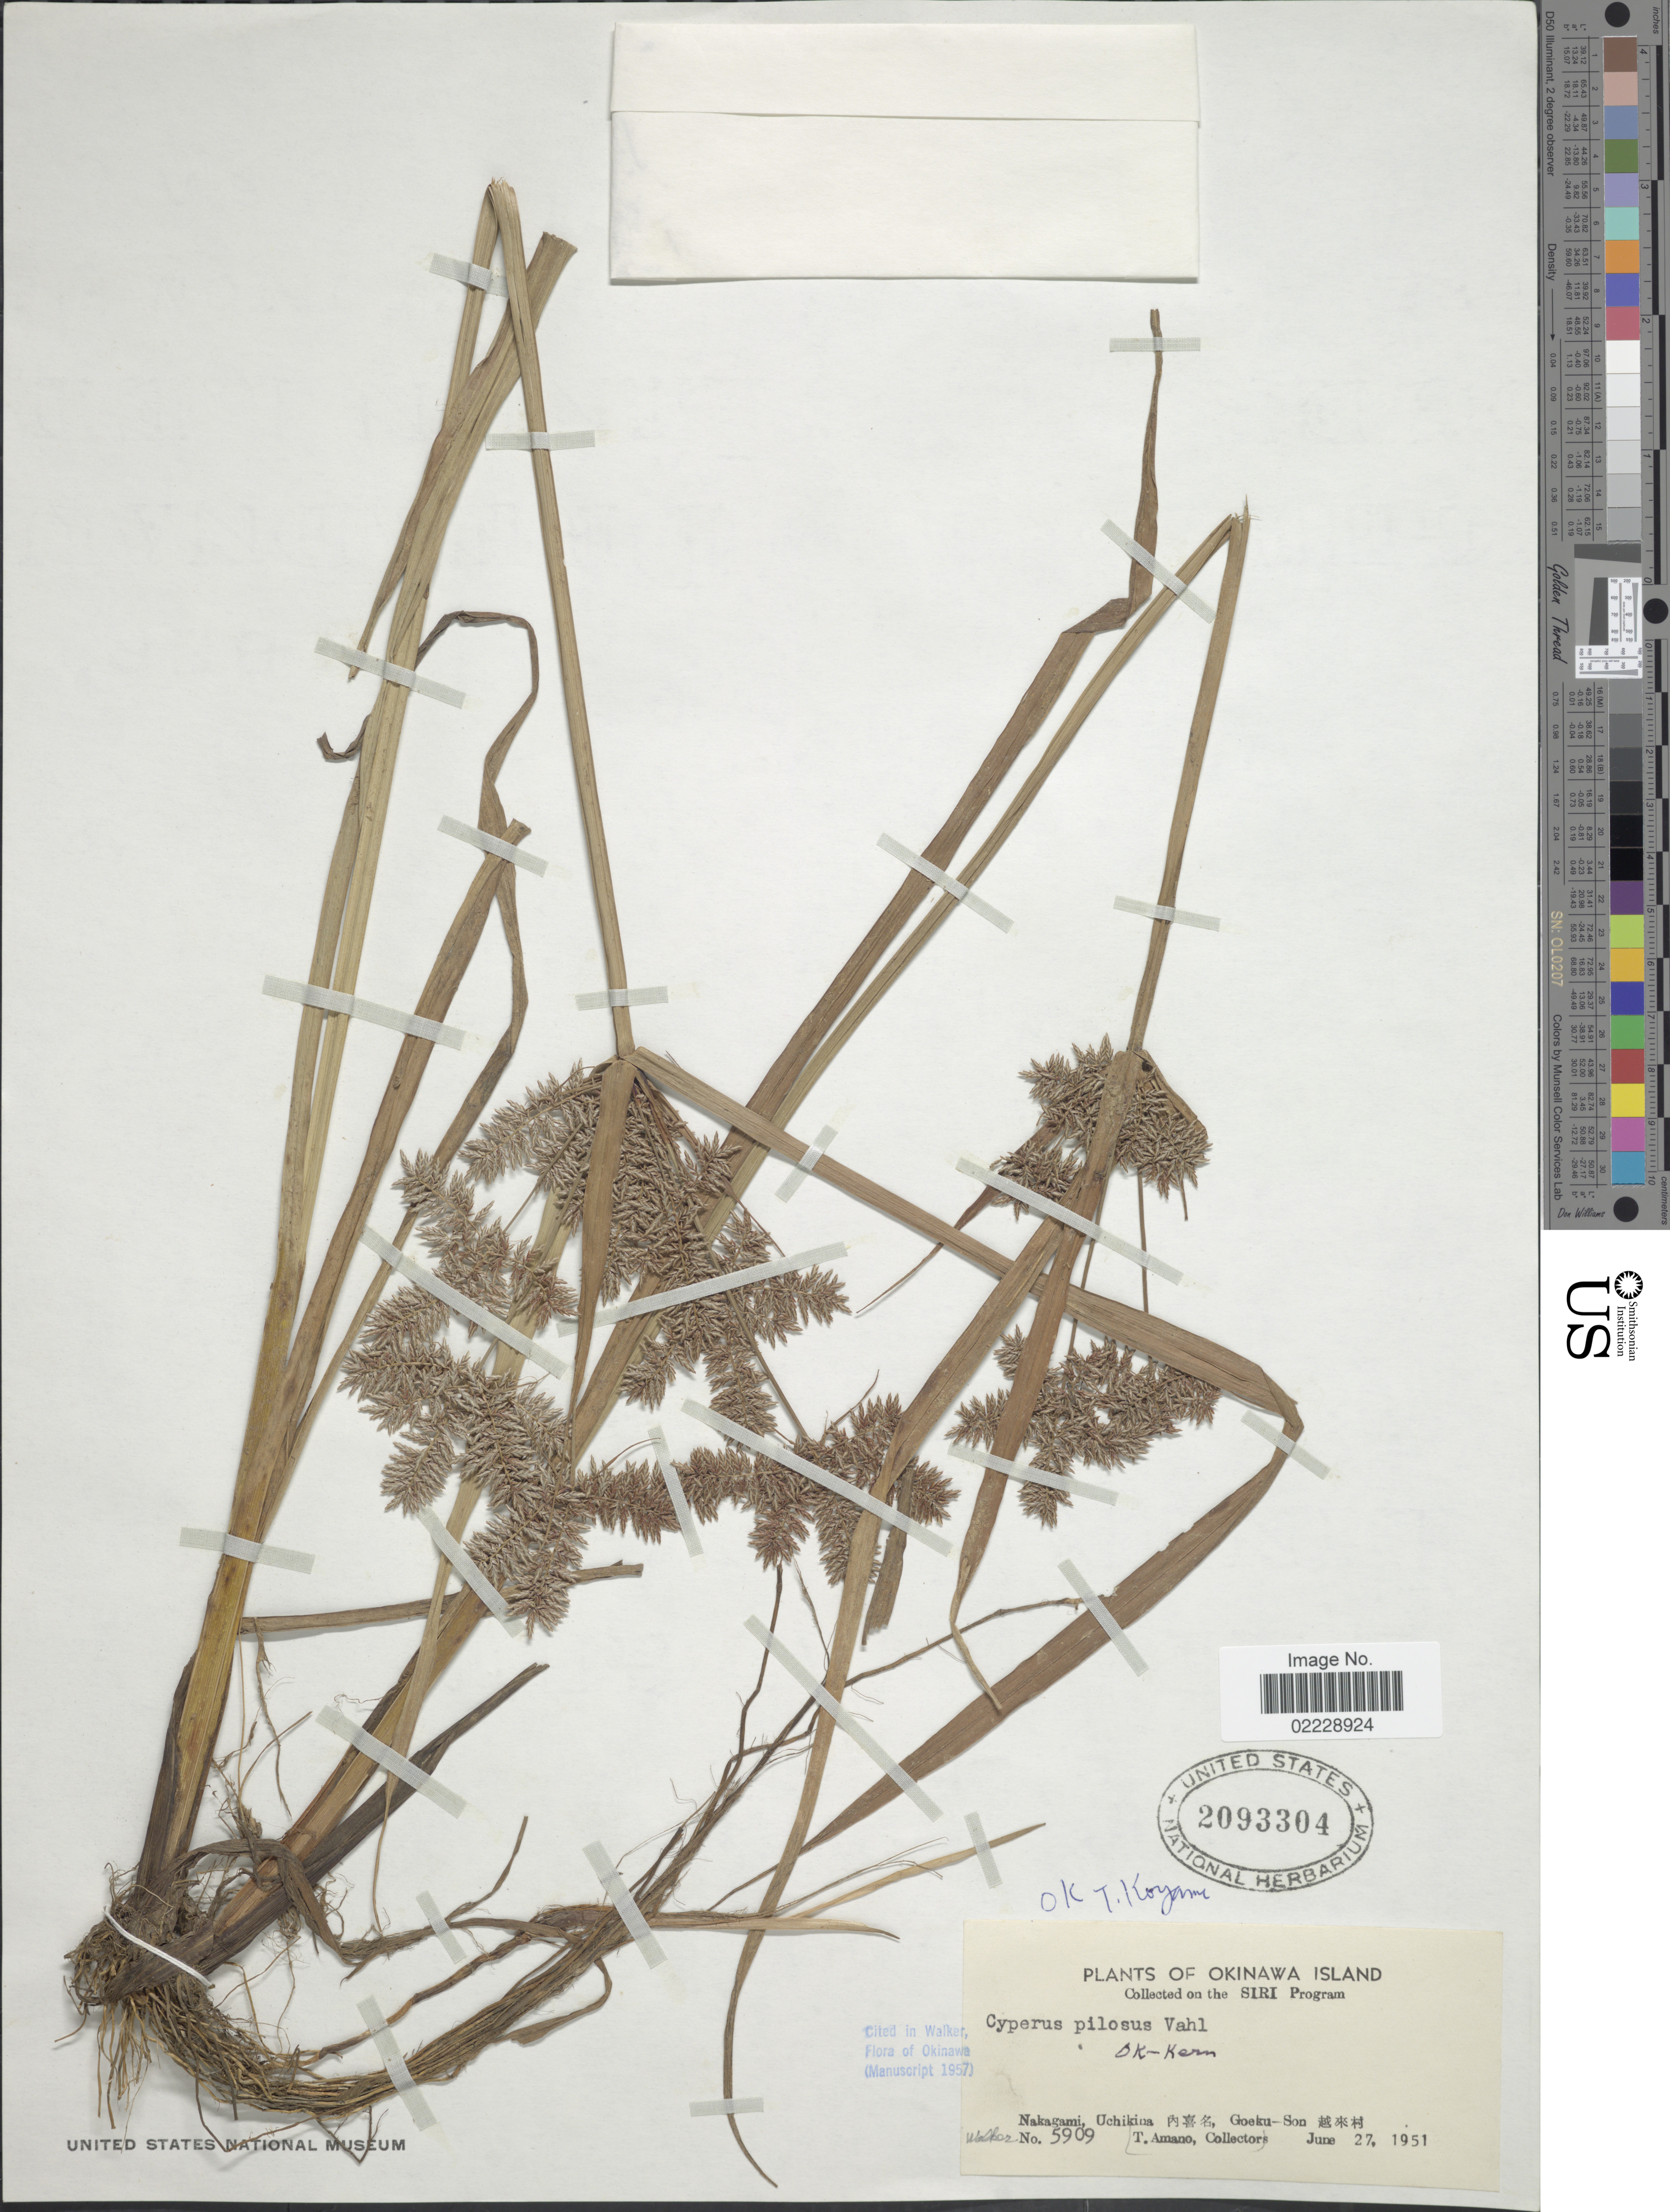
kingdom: Plantae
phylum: Tracheophyta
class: Liliopsida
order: Poales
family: Cyperaceae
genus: Cyperus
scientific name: Cyperus pilosus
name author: Vahl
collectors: E. H. Walker & T. Amano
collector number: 5909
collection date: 1951-06-27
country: Japan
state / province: Okinawa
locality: Okinawa Island. Nakagami, Uchikina, Goeku-Son.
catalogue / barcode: US 2093304